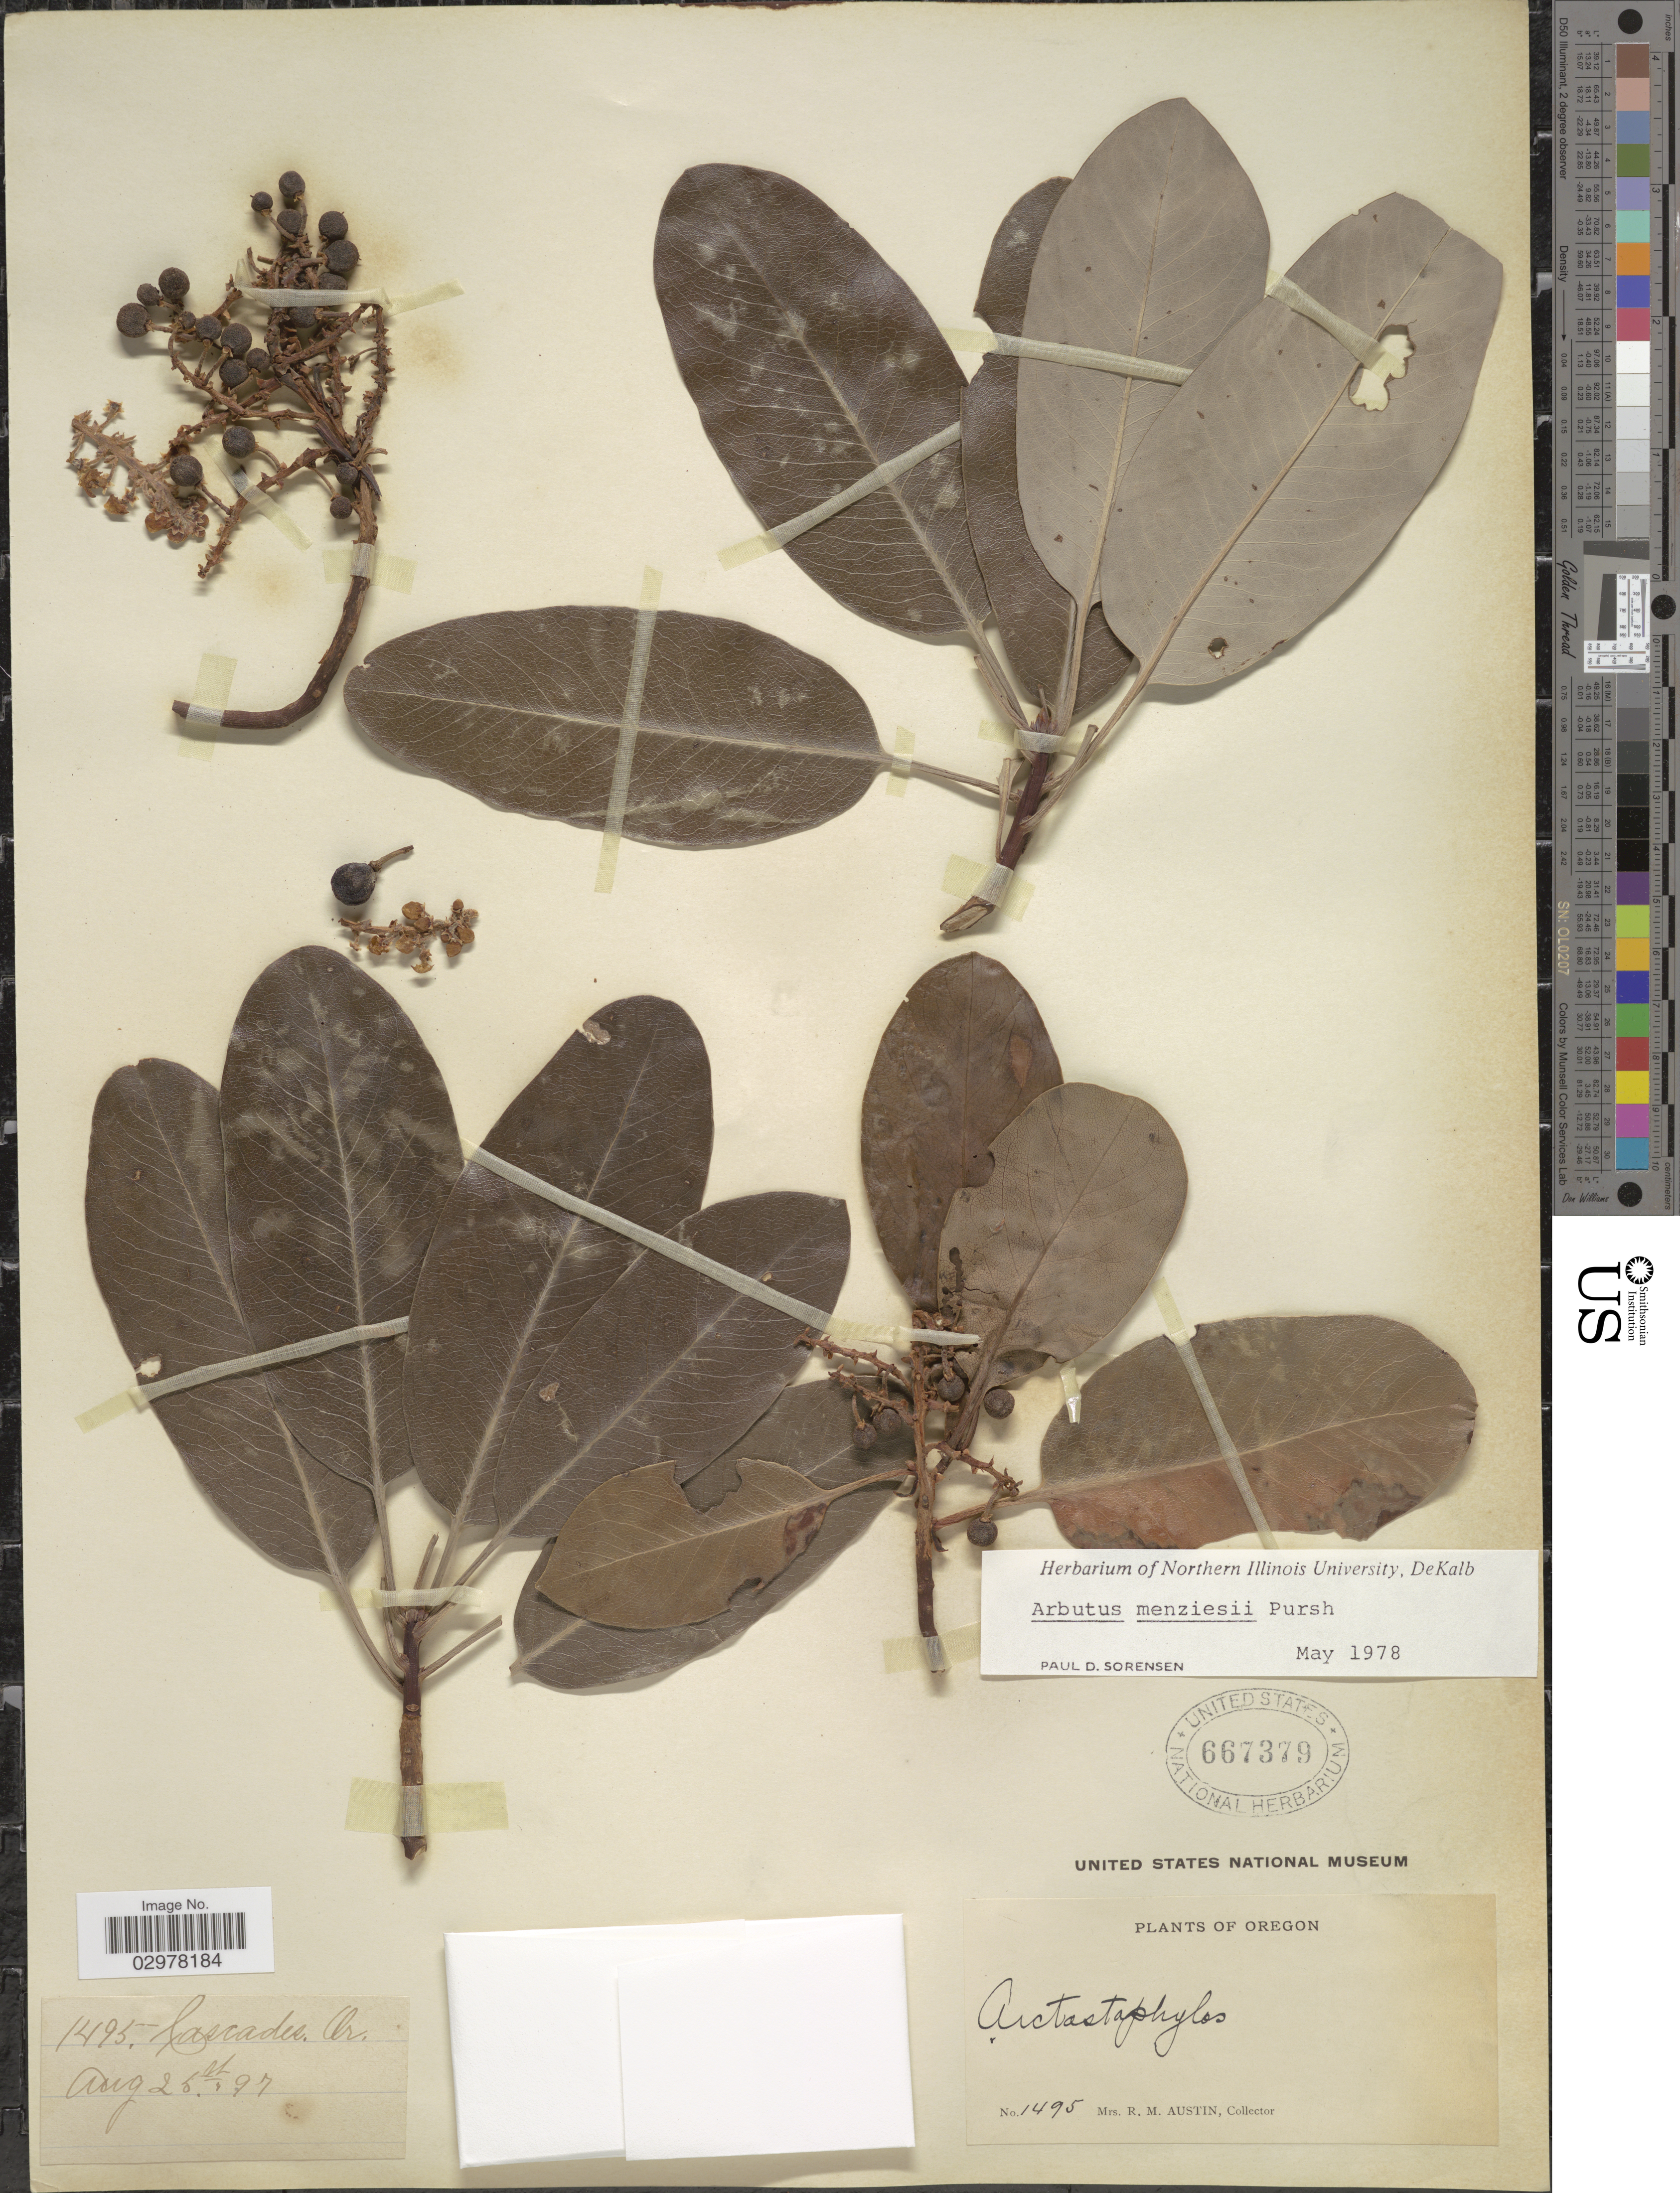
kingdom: Plantae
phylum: Tracheophyta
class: Magnoliopsida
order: Ericales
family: Ericaceae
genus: Arbutus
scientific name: Arbutus menziesii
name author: Pursh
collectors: R. Austin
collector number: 1495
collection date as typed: Transcribed d/m/y: 25/8/97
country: United States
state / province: Oregon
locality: Cascades.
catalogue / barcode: US 667379